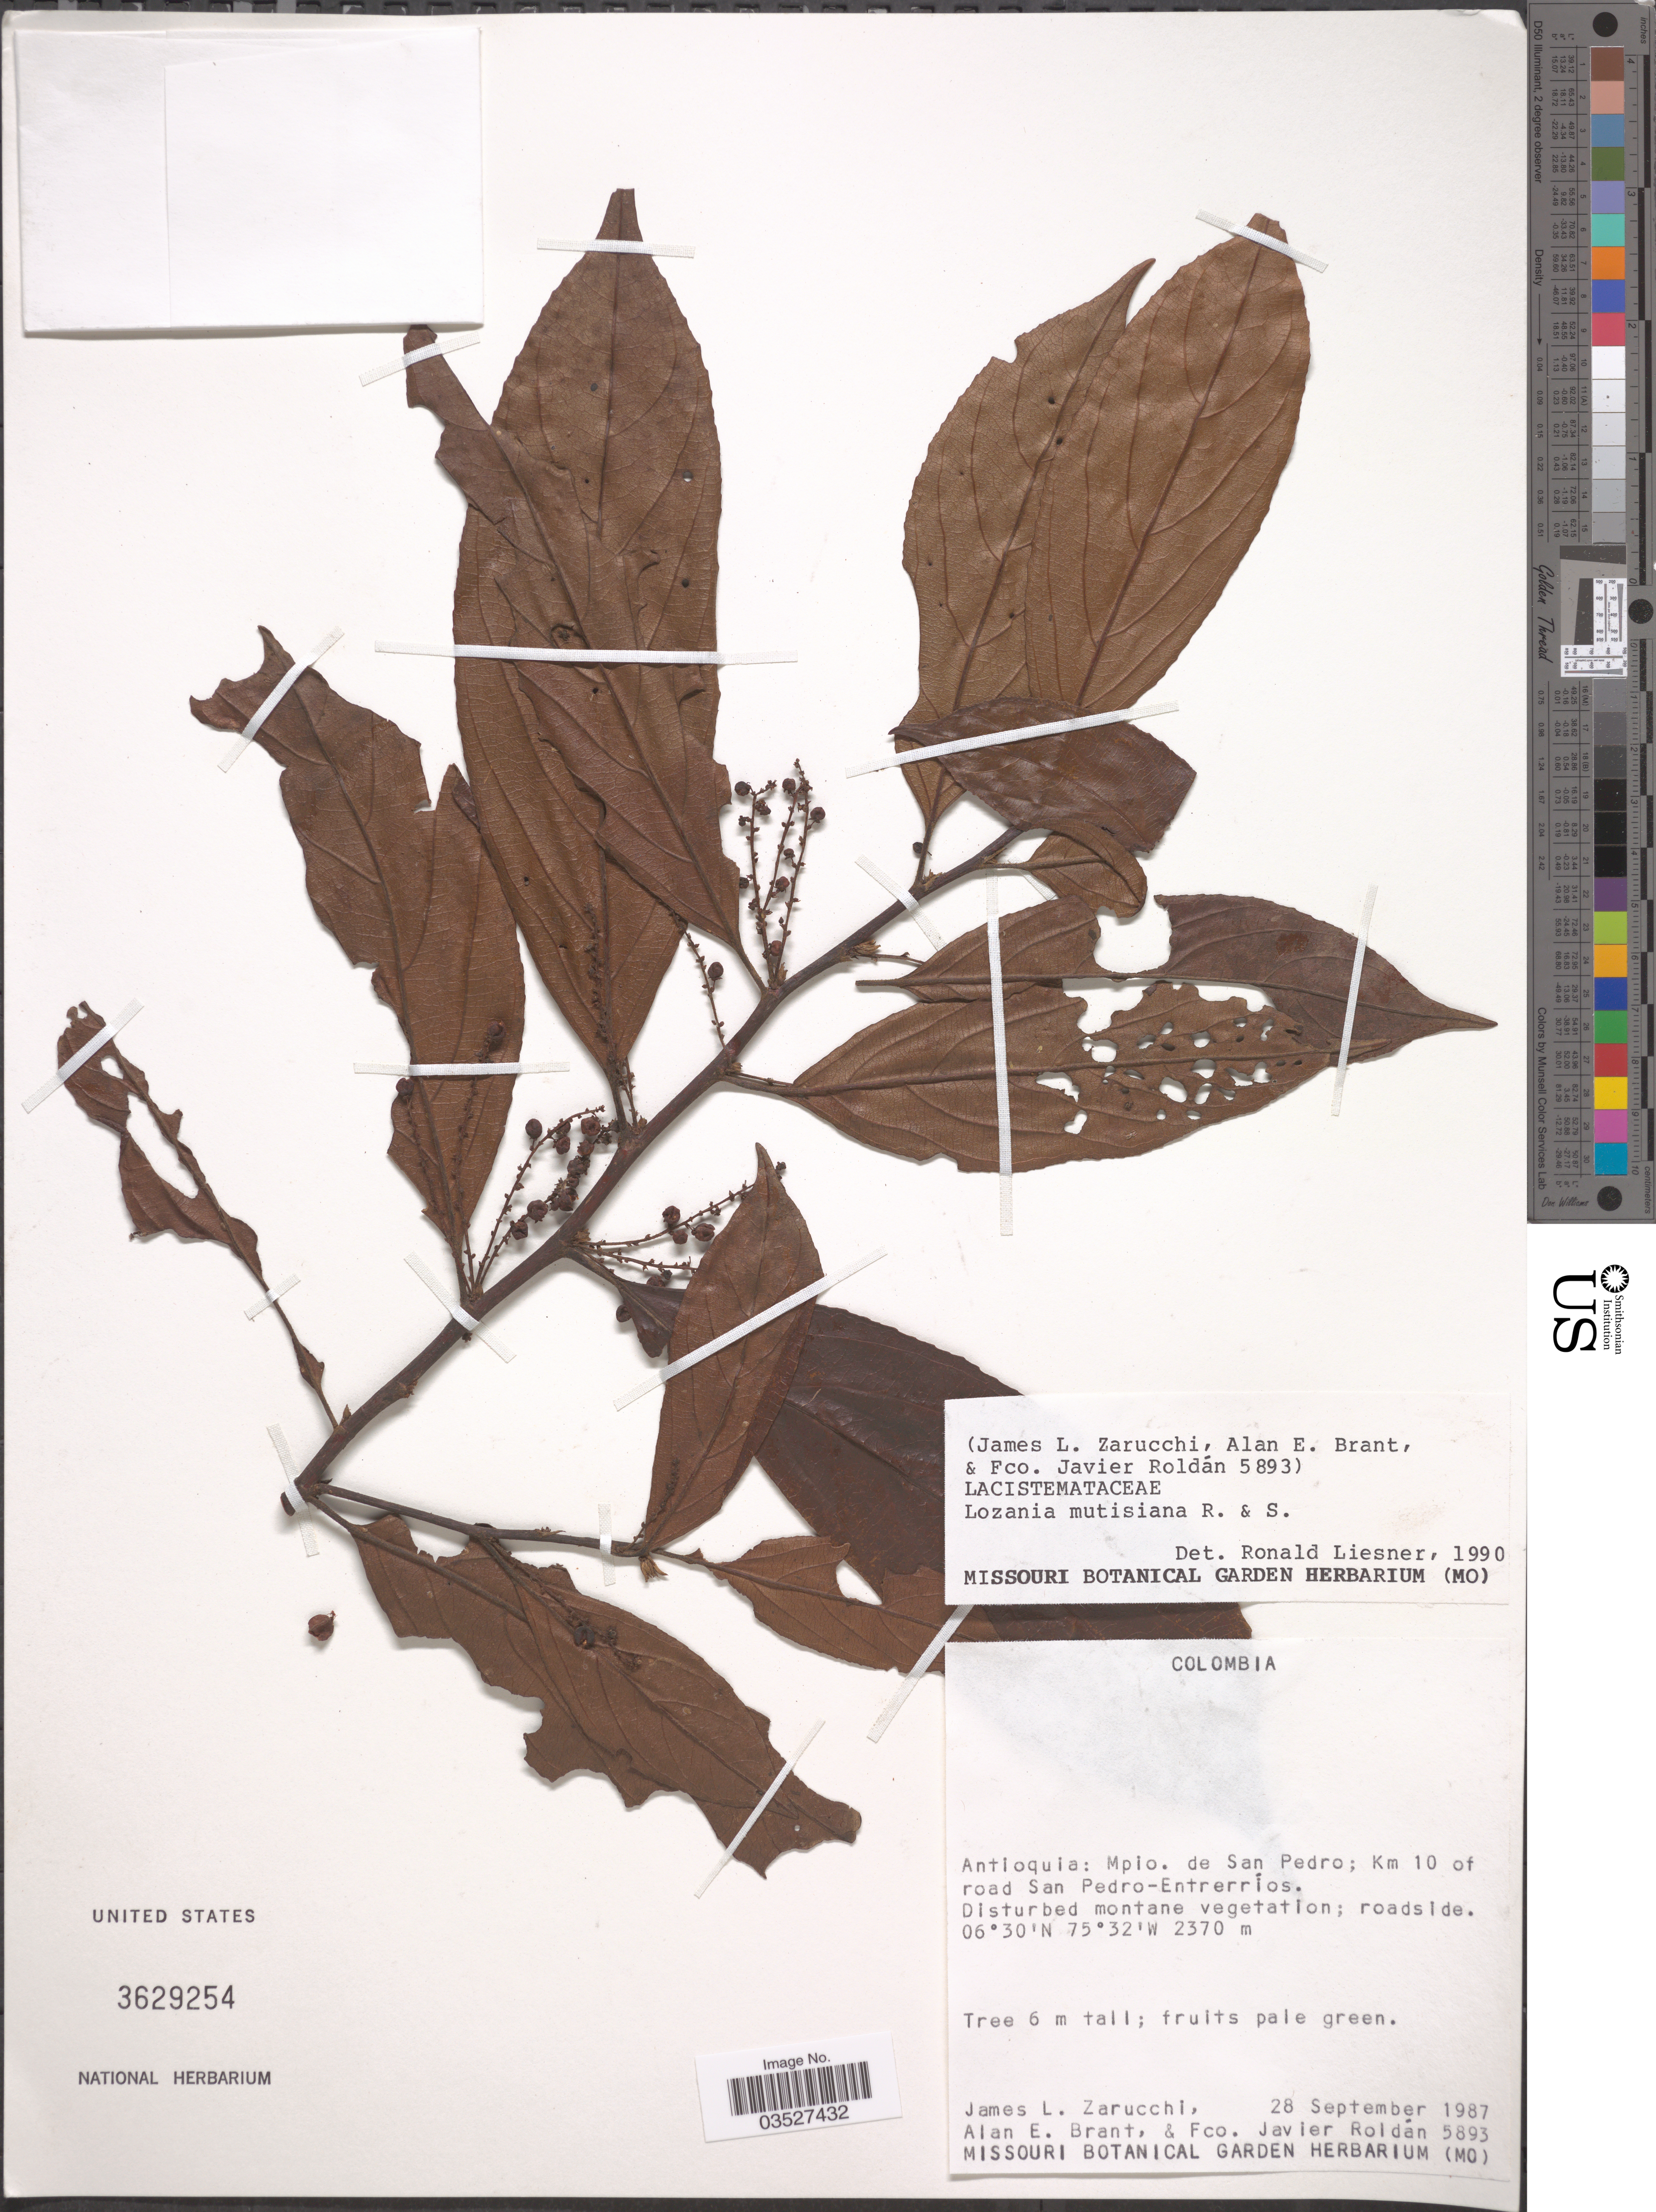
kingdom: Plantae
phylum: Tracheophyta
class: Magnoliopsida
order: Malpighiales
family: Lacistemataceae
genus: Lozania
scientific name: Lozania mutisiana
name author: Schult. in Roem. & Schult.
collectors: J. L. Zarucchi, A. Brant & F. J. Roldán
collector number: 5893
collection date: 1987-09-28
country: Colombia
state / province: Antioquia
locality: Mpio. de San Pedro; Km 10 of road San Pedro-Entrerríos.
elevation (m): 2370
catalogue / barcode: US 3629254